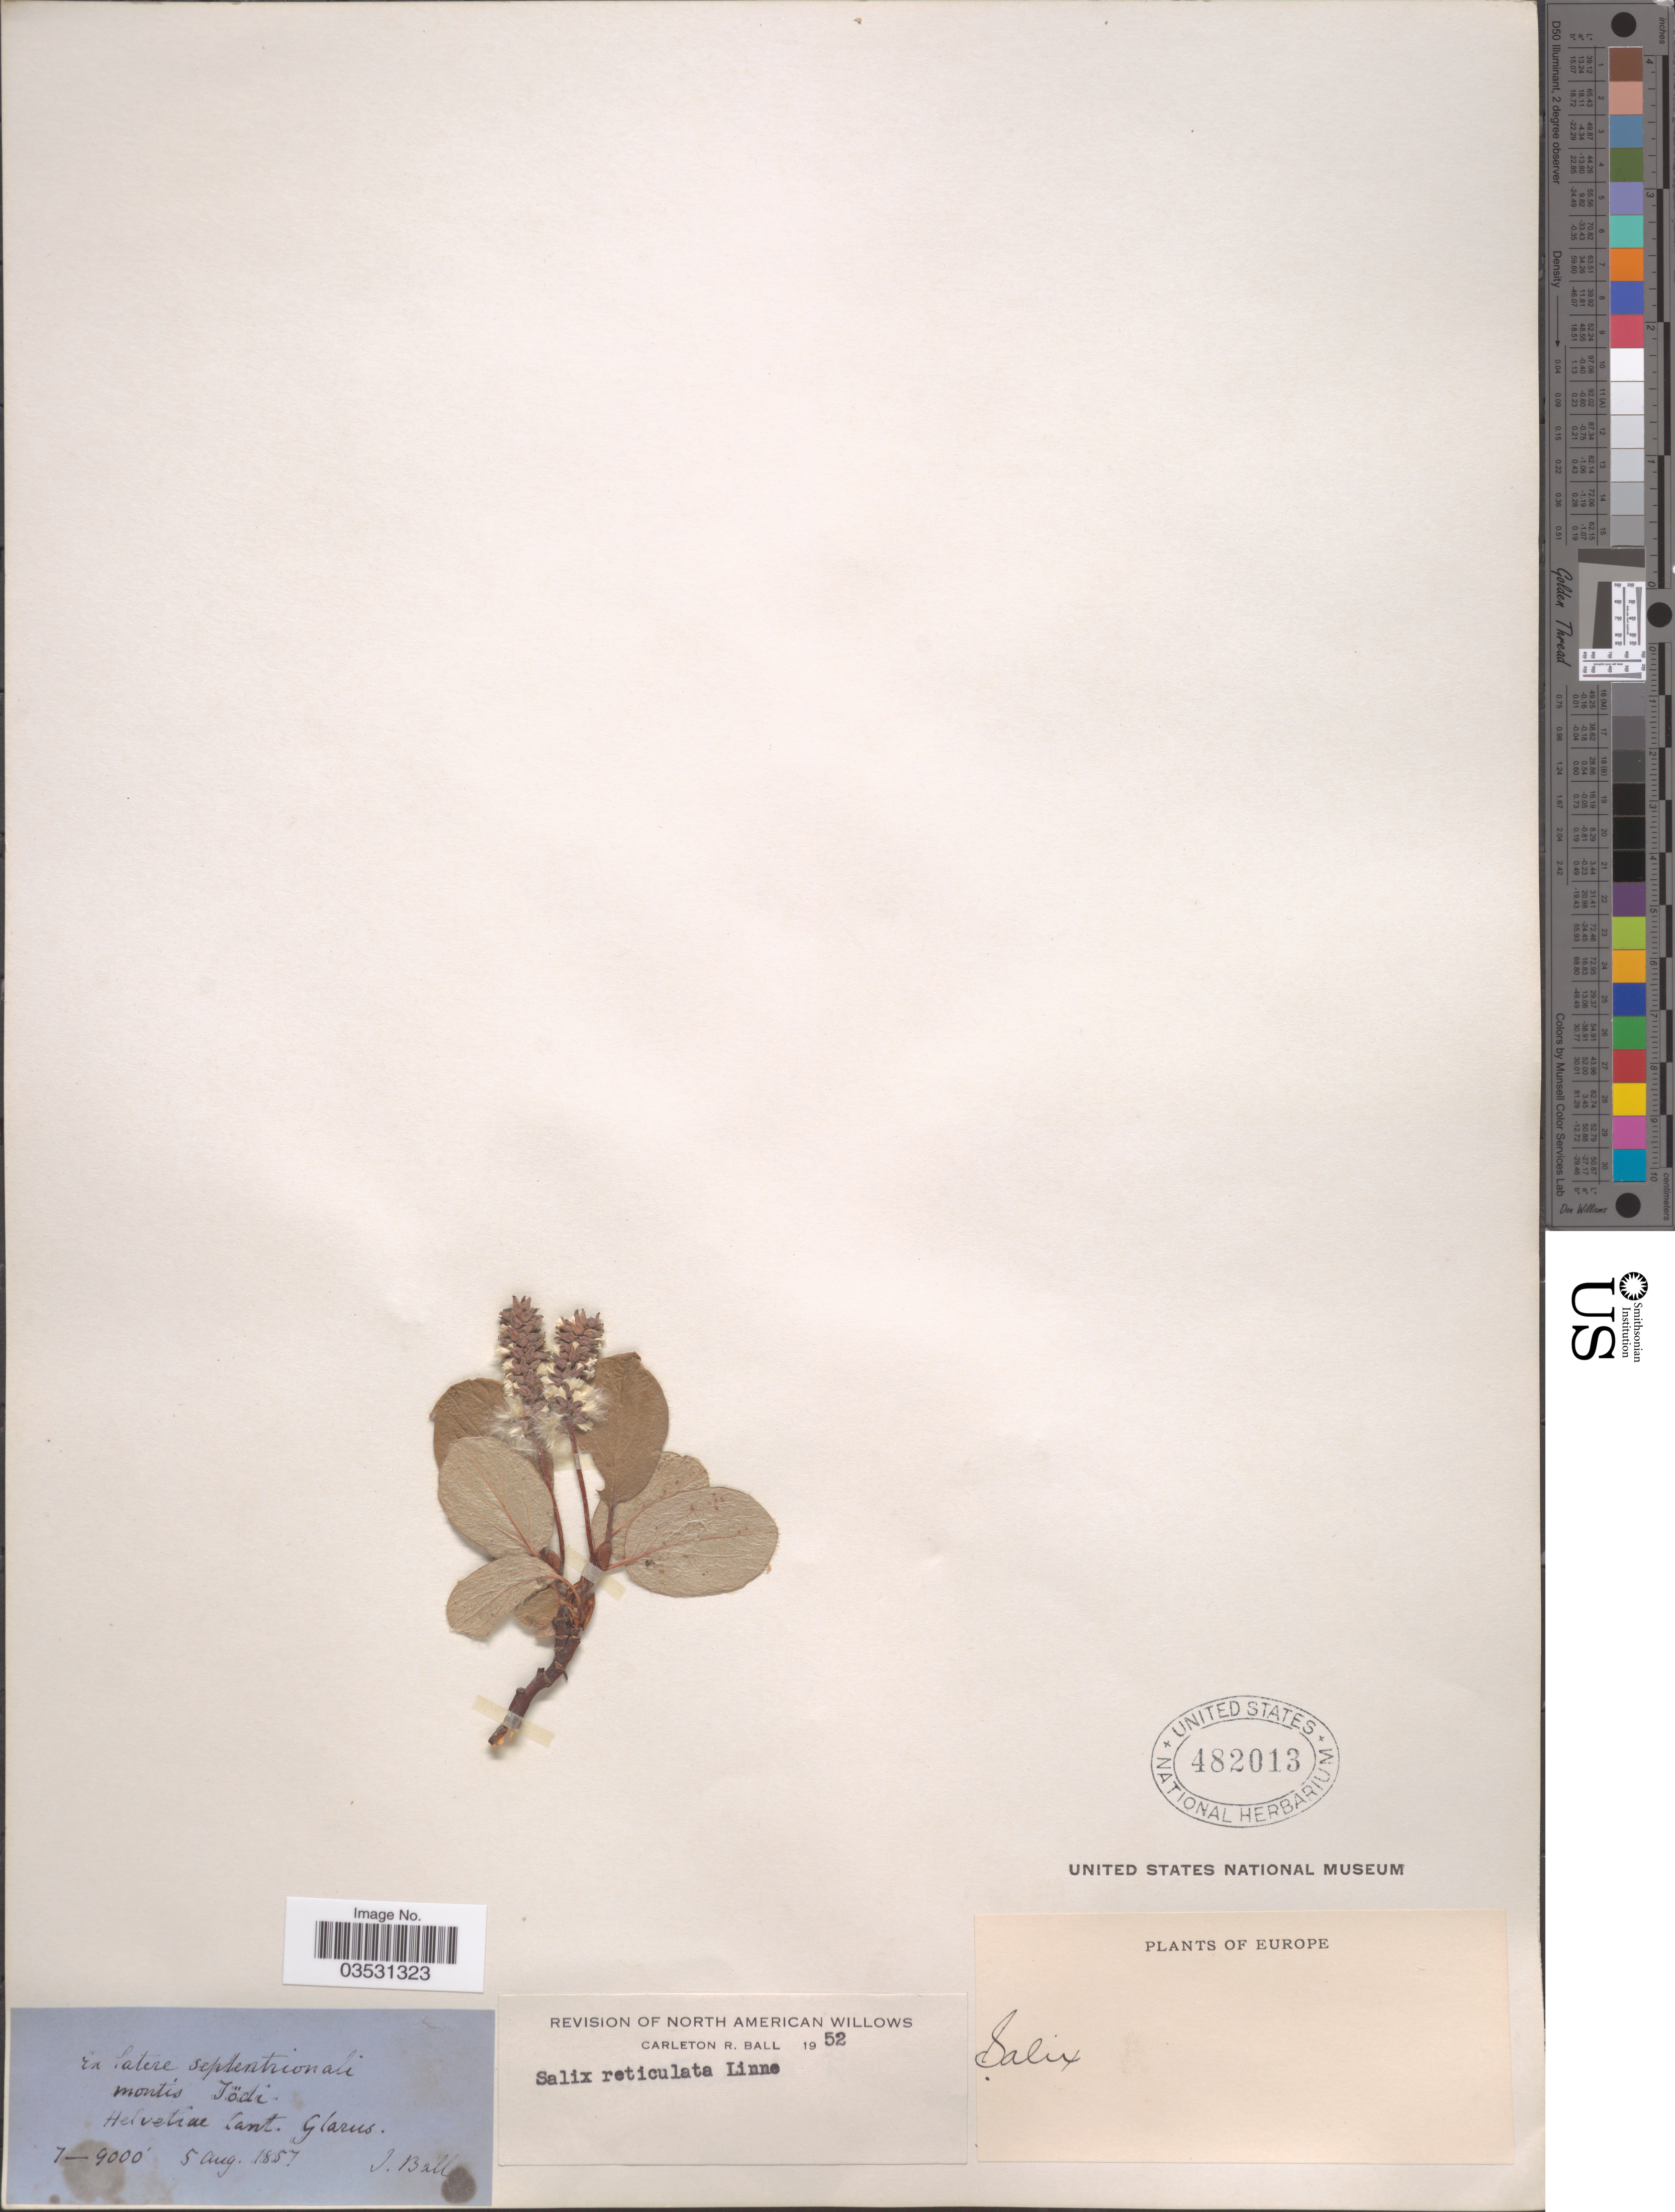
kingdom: Plantae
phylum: Tracheophyta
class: Magnoliopsida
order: Malpighiales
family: Salicaceae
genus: Salix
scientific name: Salix reticulata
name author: L.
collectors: J. Ball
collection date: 1857-08-05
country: Switzerland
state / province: Glarus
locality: Montis Tödi. Helvetiae Cant.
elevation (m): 2134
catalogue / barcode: US 482013